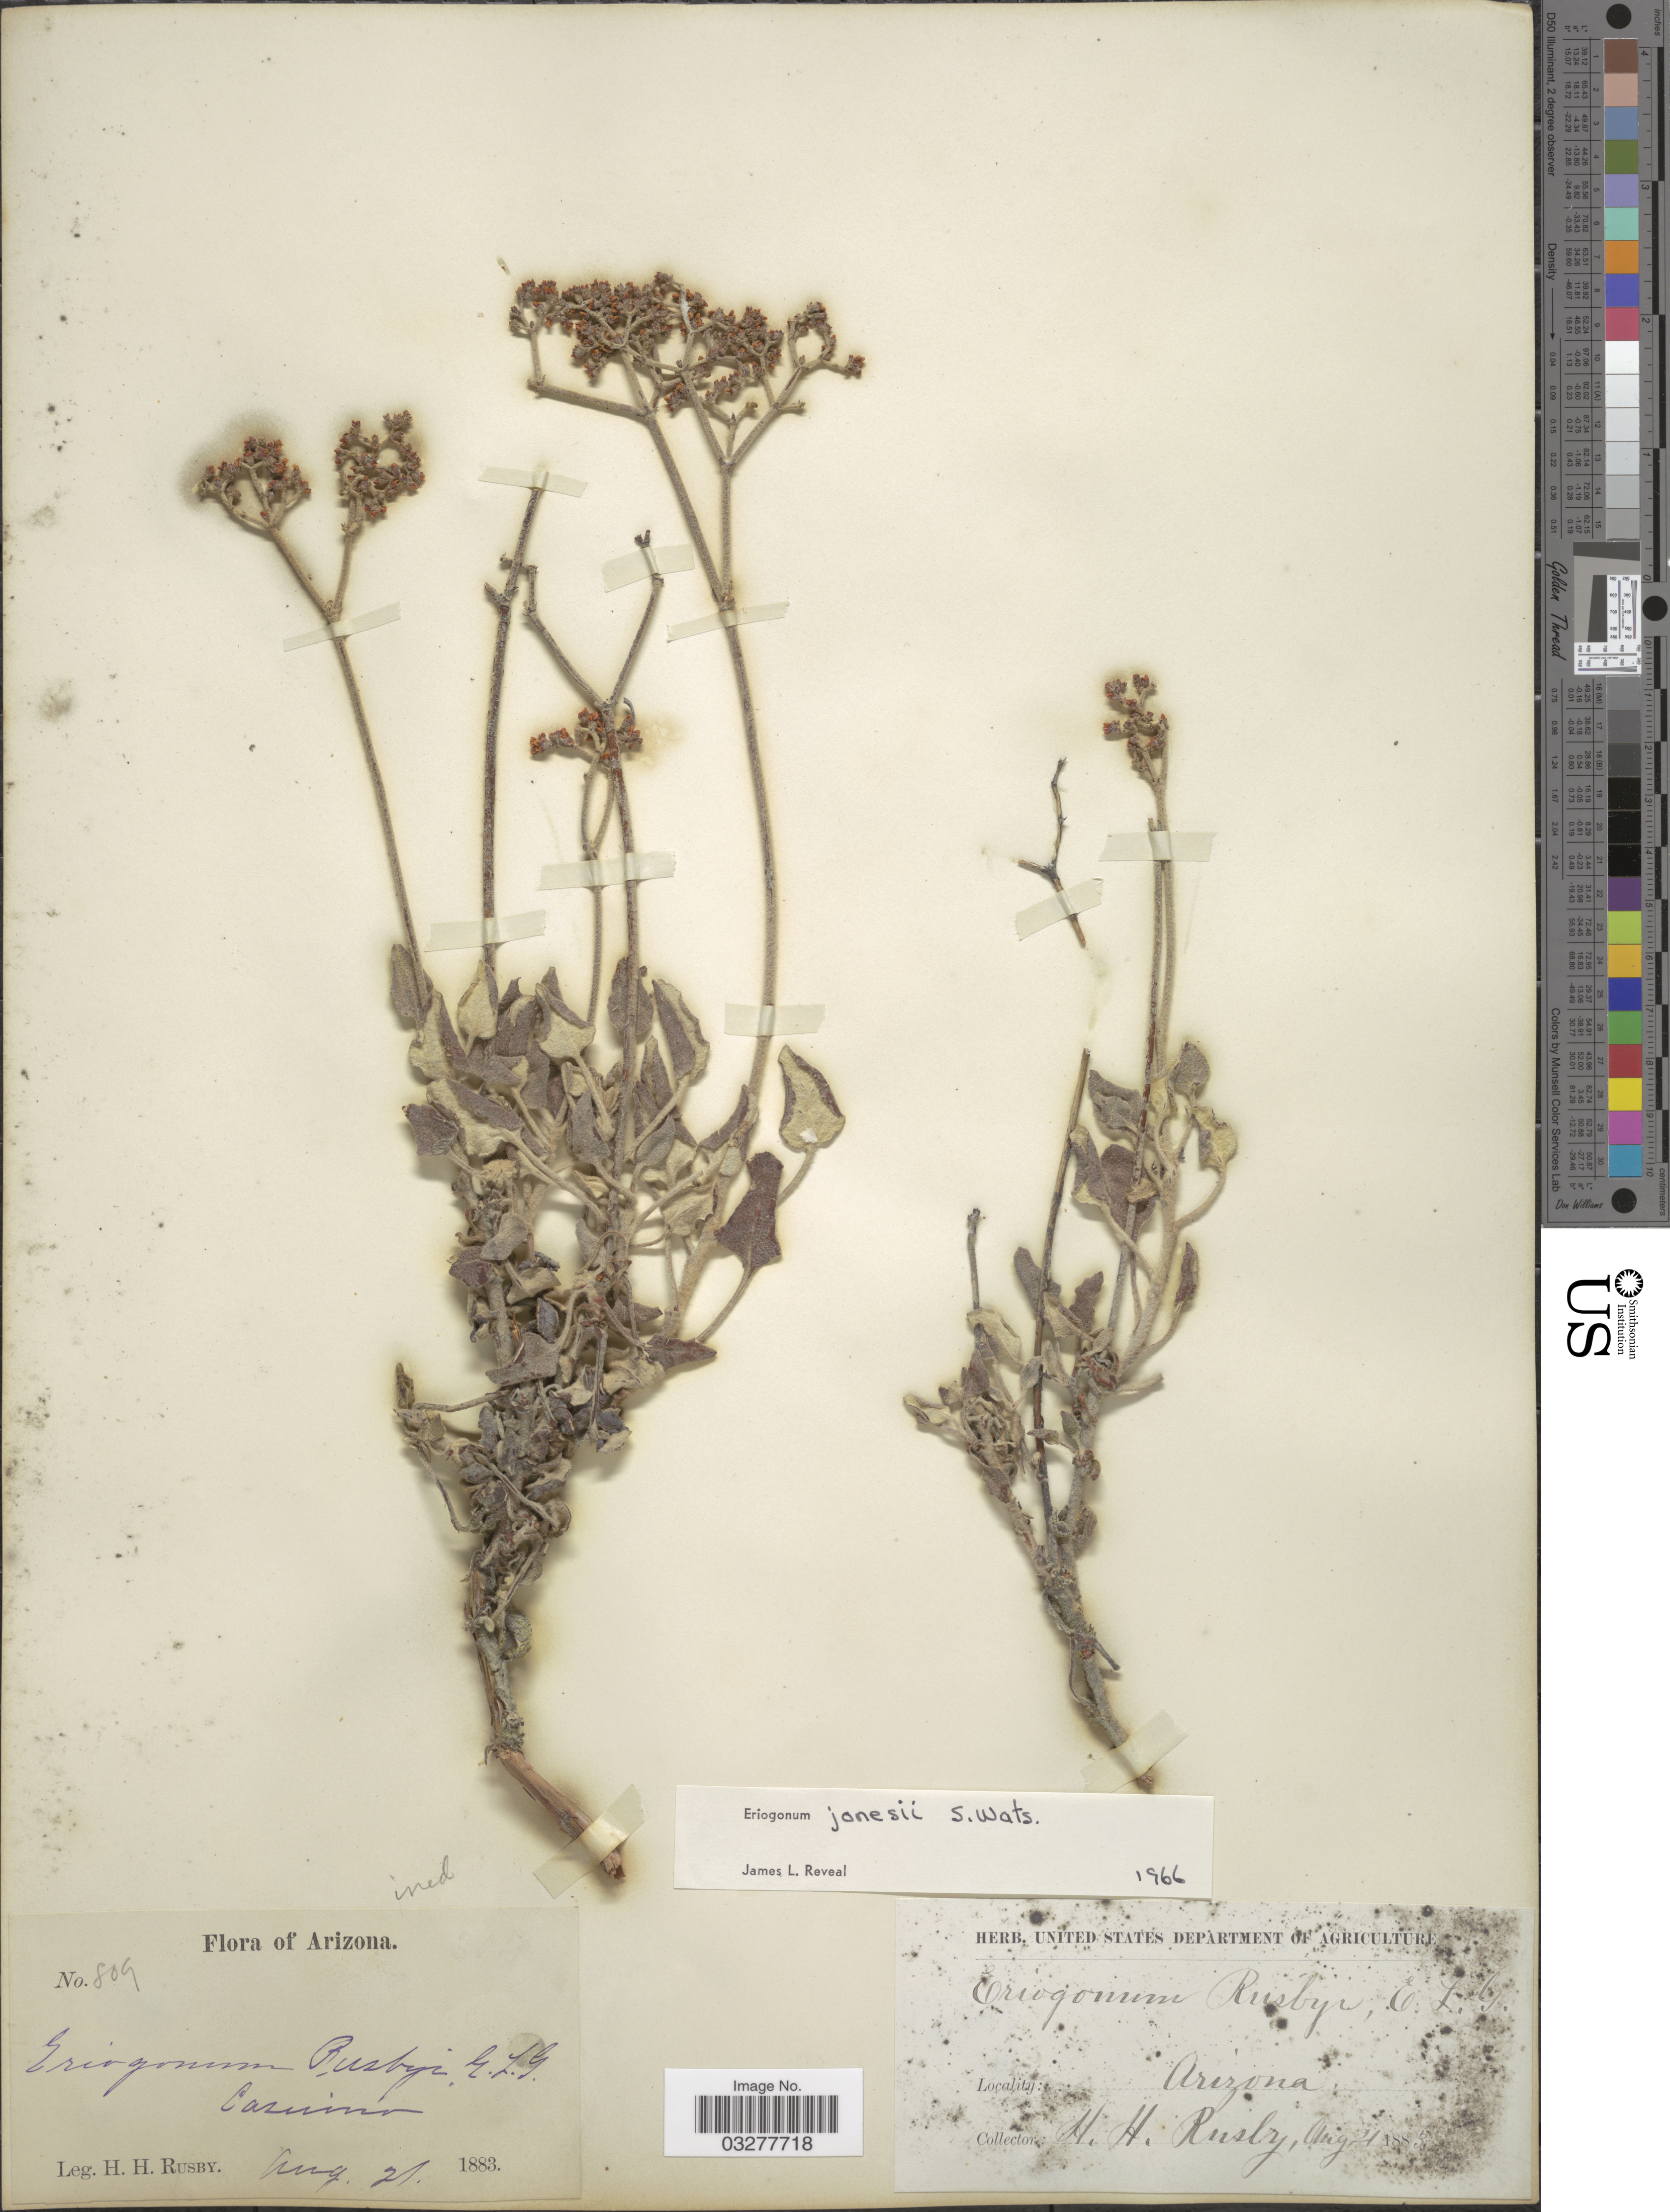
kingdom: Plantae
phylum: Tracheophyta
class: Magnoliopsida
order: Caryophyllales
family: Polygonaceae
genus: Eriogonum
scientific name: Eriogonum jonesii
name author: S. Watson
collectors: H. H. Rusby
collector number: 809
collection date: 1883-08-21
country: United States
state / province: Arizona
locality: Casnino.